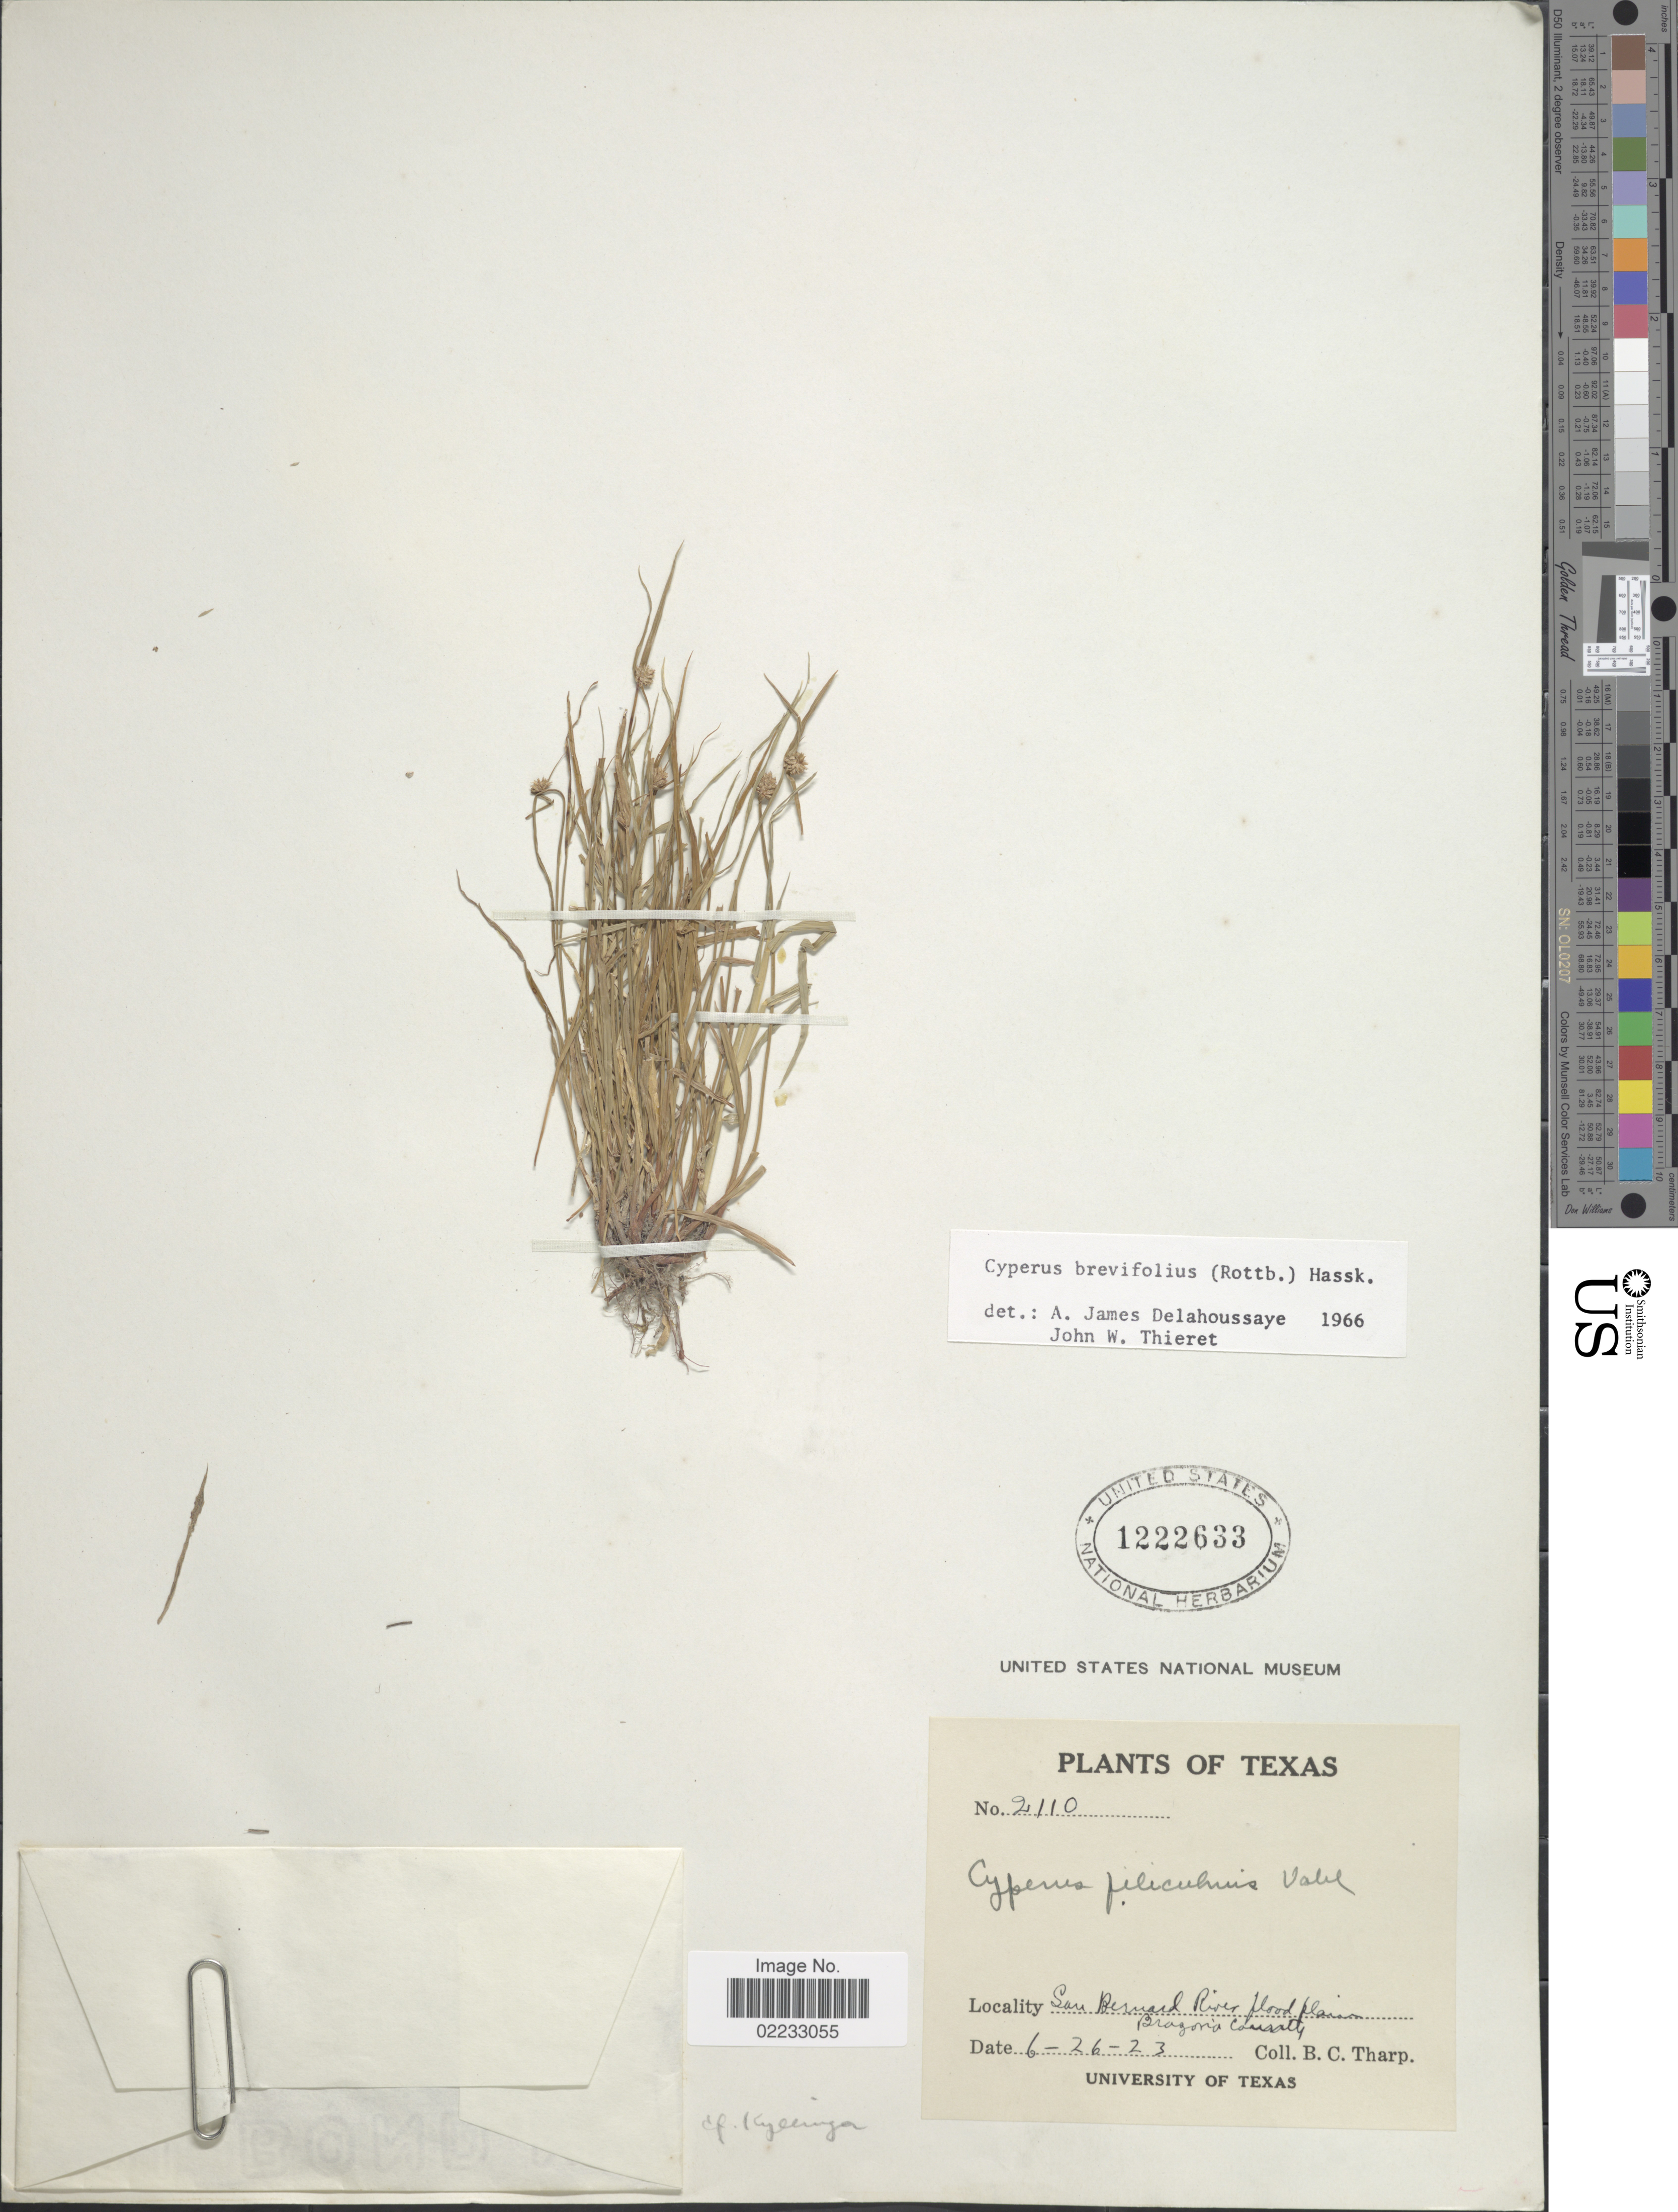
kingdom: Plantae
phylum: Tracheophyta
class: Liliopsida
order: Poales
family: Cyperaceae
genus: Cyperus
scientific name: Cyperus brevifolius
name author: (Rottb.) Hassk.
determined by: Strong, M. T., (US), Smithsonian Institution - National Museum of Natural History (UNITED STATES)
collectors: B. C. Tharp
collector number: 2110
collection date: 1923-06-26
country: United States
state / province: Texas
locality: San Bernard River flood plain, Brazoria County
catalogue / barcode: US 1222633